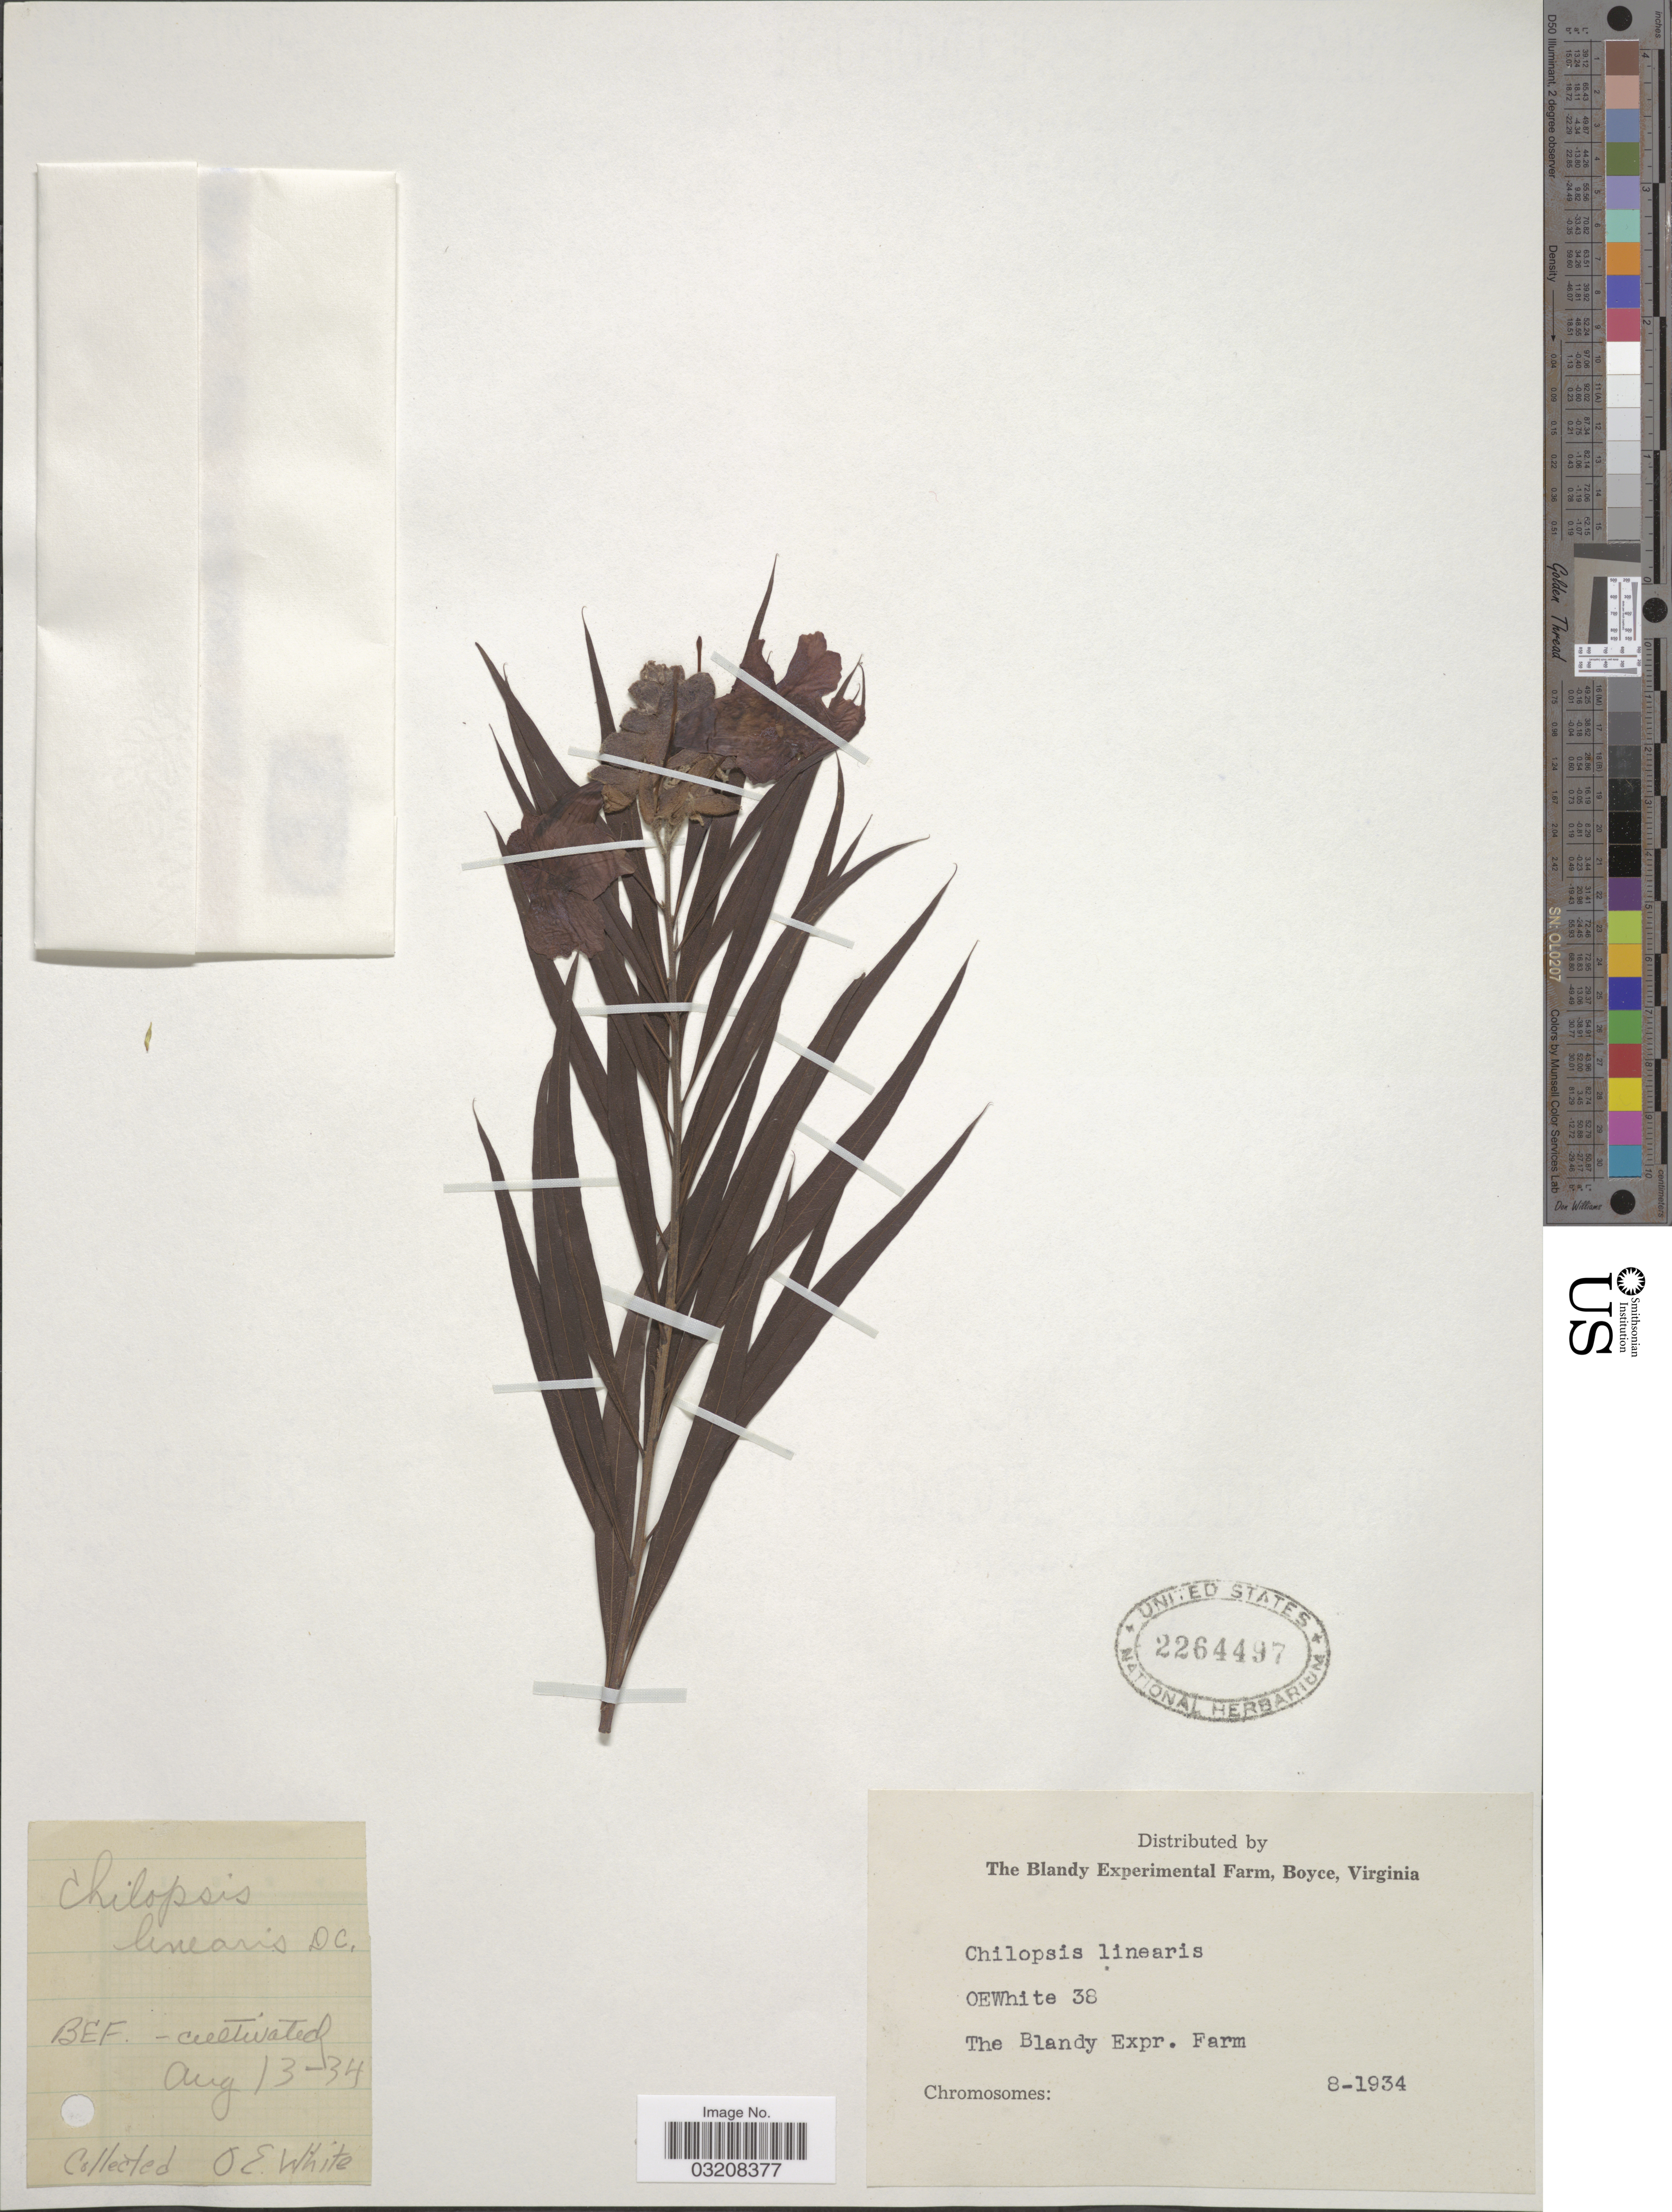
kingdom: Plantae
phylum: Tracheophyta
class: Magnoliopsida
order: Lamiales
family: Bignoniaceae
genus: Chilopsis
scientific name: Chilopsis linearis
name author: (Cav.) Sweet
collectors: O. E. White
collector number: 38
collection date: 1934-08-13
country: United States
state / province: Virginia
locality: The Blandy Experimental Farm, Boyce.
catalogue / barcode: US 2264497